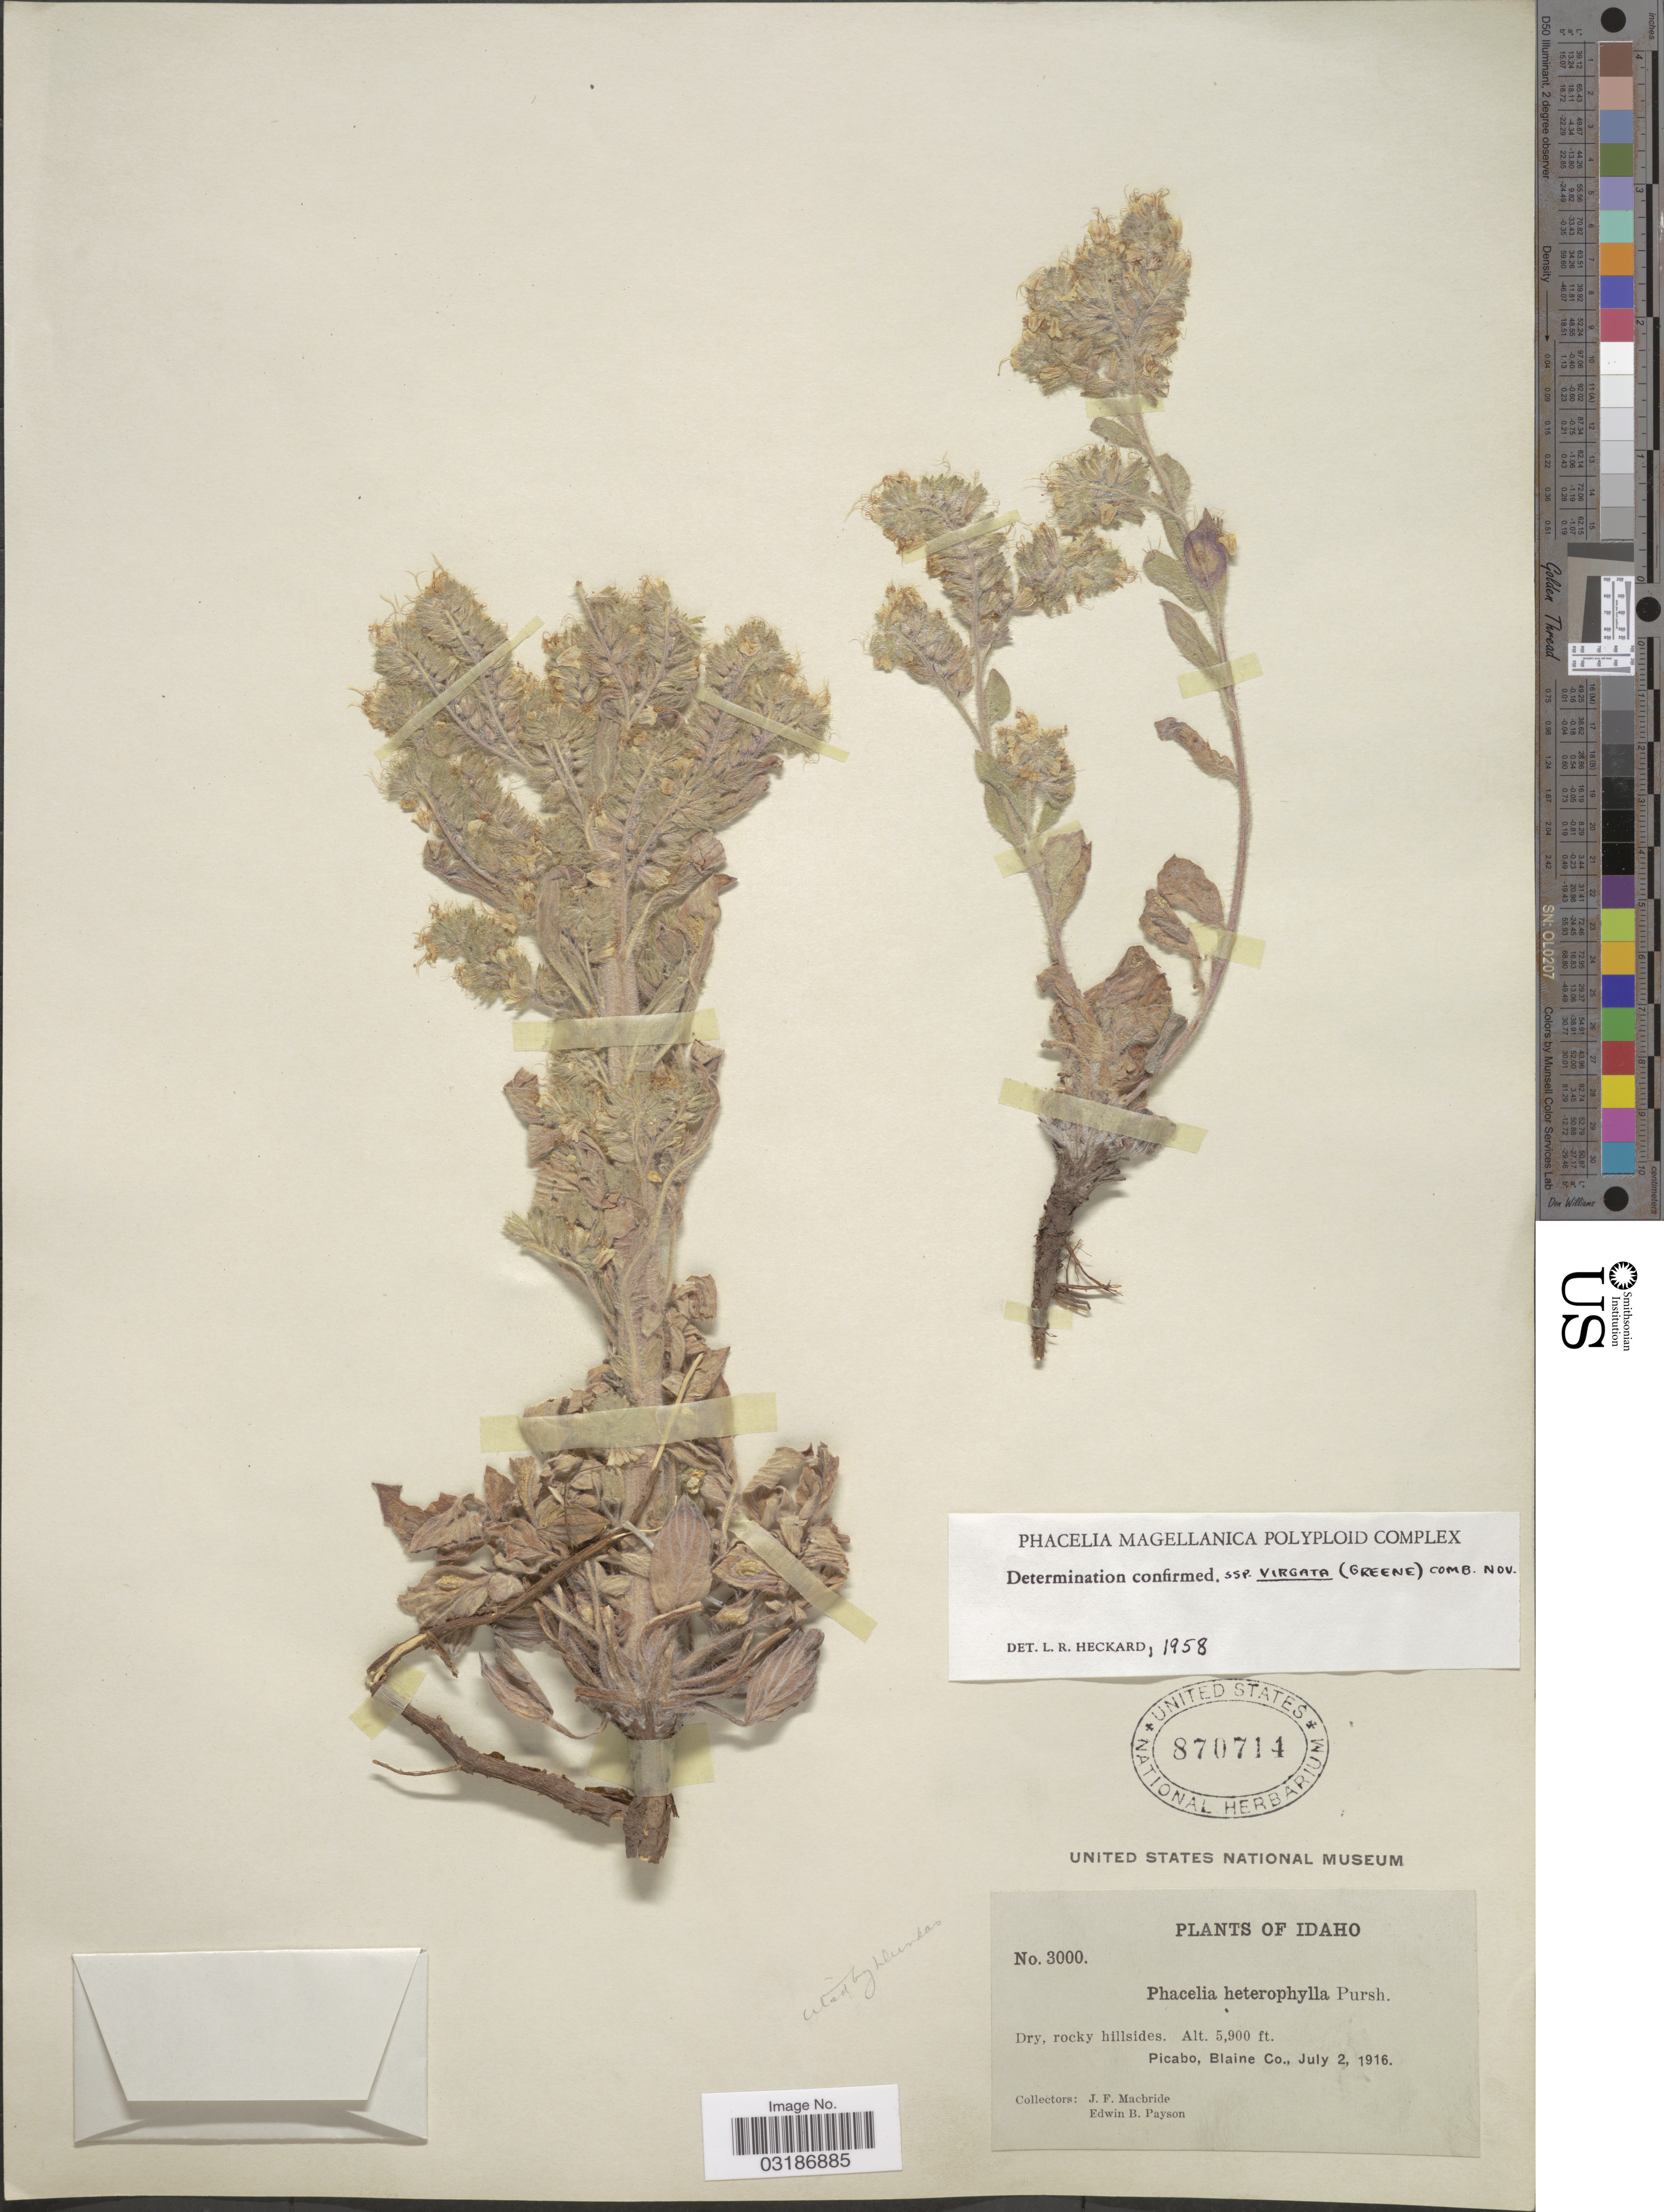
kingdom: Plantae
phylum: Tracheophyta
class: Magnoliopsida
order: Boraginales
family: Hydrophyllaceae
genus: Phacelia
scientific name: Phacelia heterophylla subsp. virgata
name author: (Greene) Heckard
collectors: J. F. Macbride & E. B. Payson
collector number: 3000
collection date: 1916-07-02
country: United States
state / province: Idaho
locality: Picabo, Blaine Co.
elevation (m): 1798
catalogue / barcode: US 870714